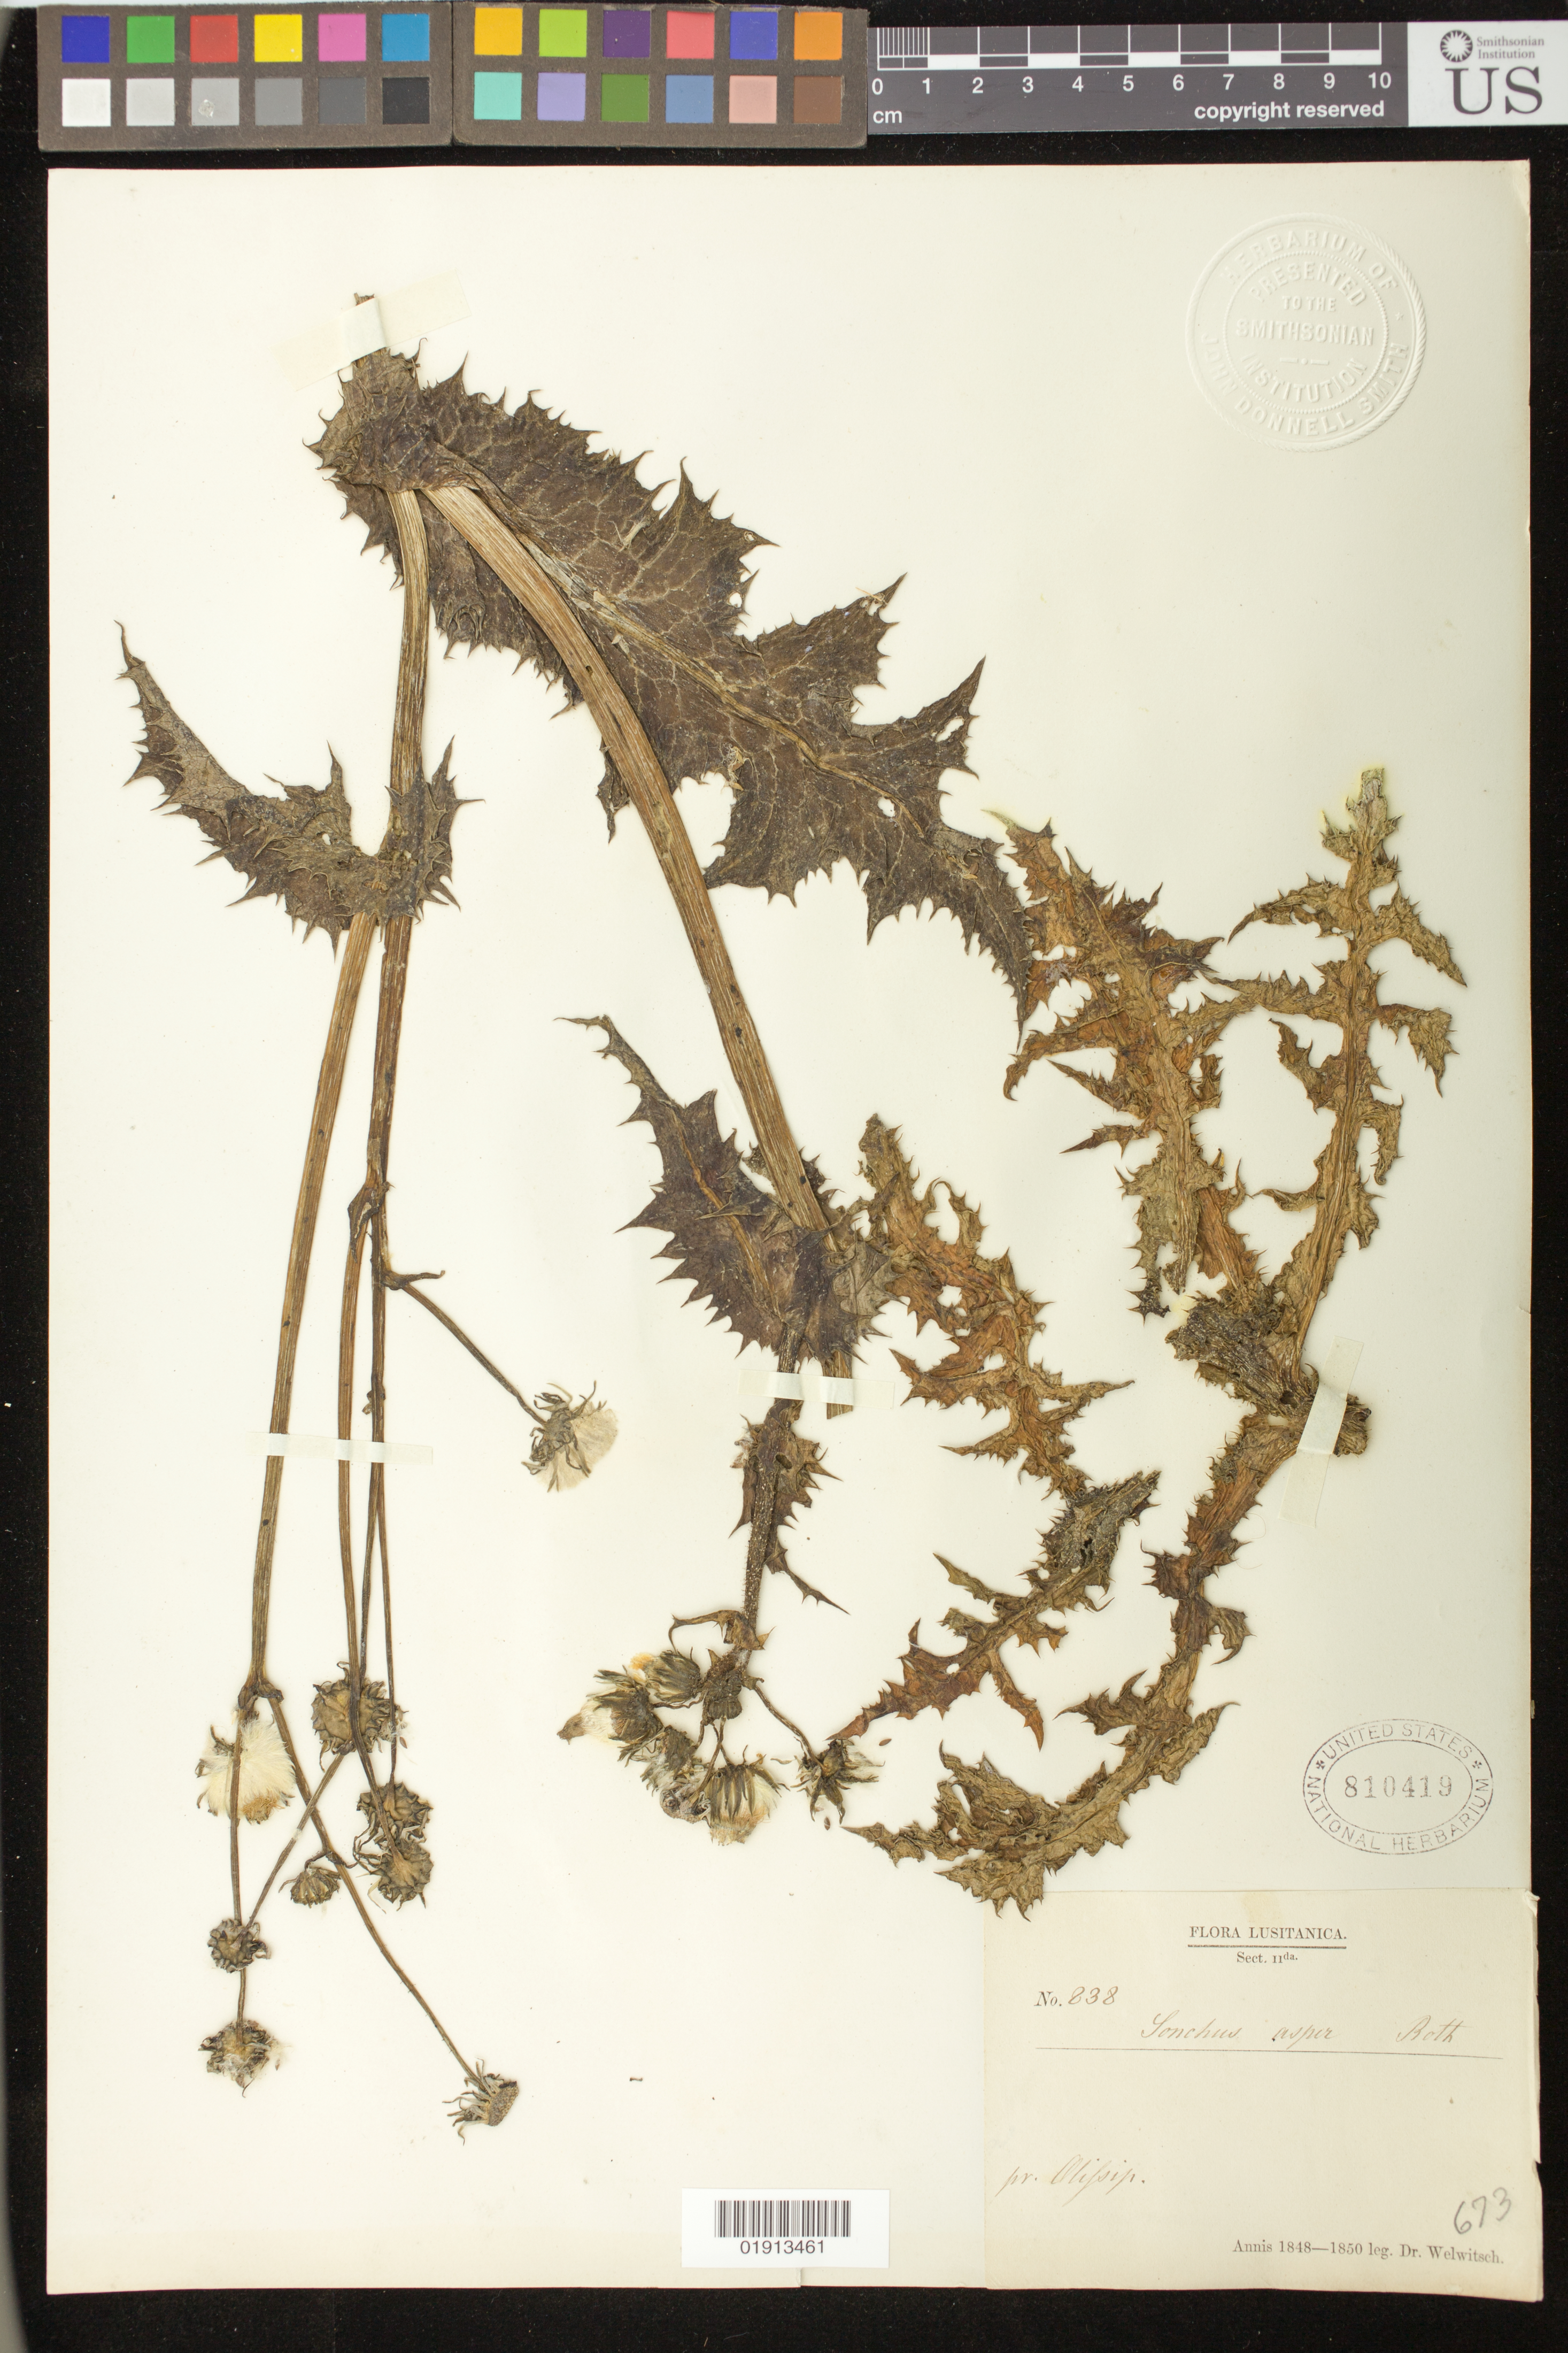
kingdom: Plantae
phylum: Tracheophyta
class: Magnoliopsida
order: Asterales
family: Asteraceae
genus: Sonchus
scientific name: Sonchus asper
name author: (L.) Hill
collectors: F. M. Welwitsch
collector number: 838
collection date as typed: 1948 - 1850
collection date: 1848/1850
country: Portugal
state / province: Lisboa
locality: pr. Olissip.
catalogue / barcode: US 810419